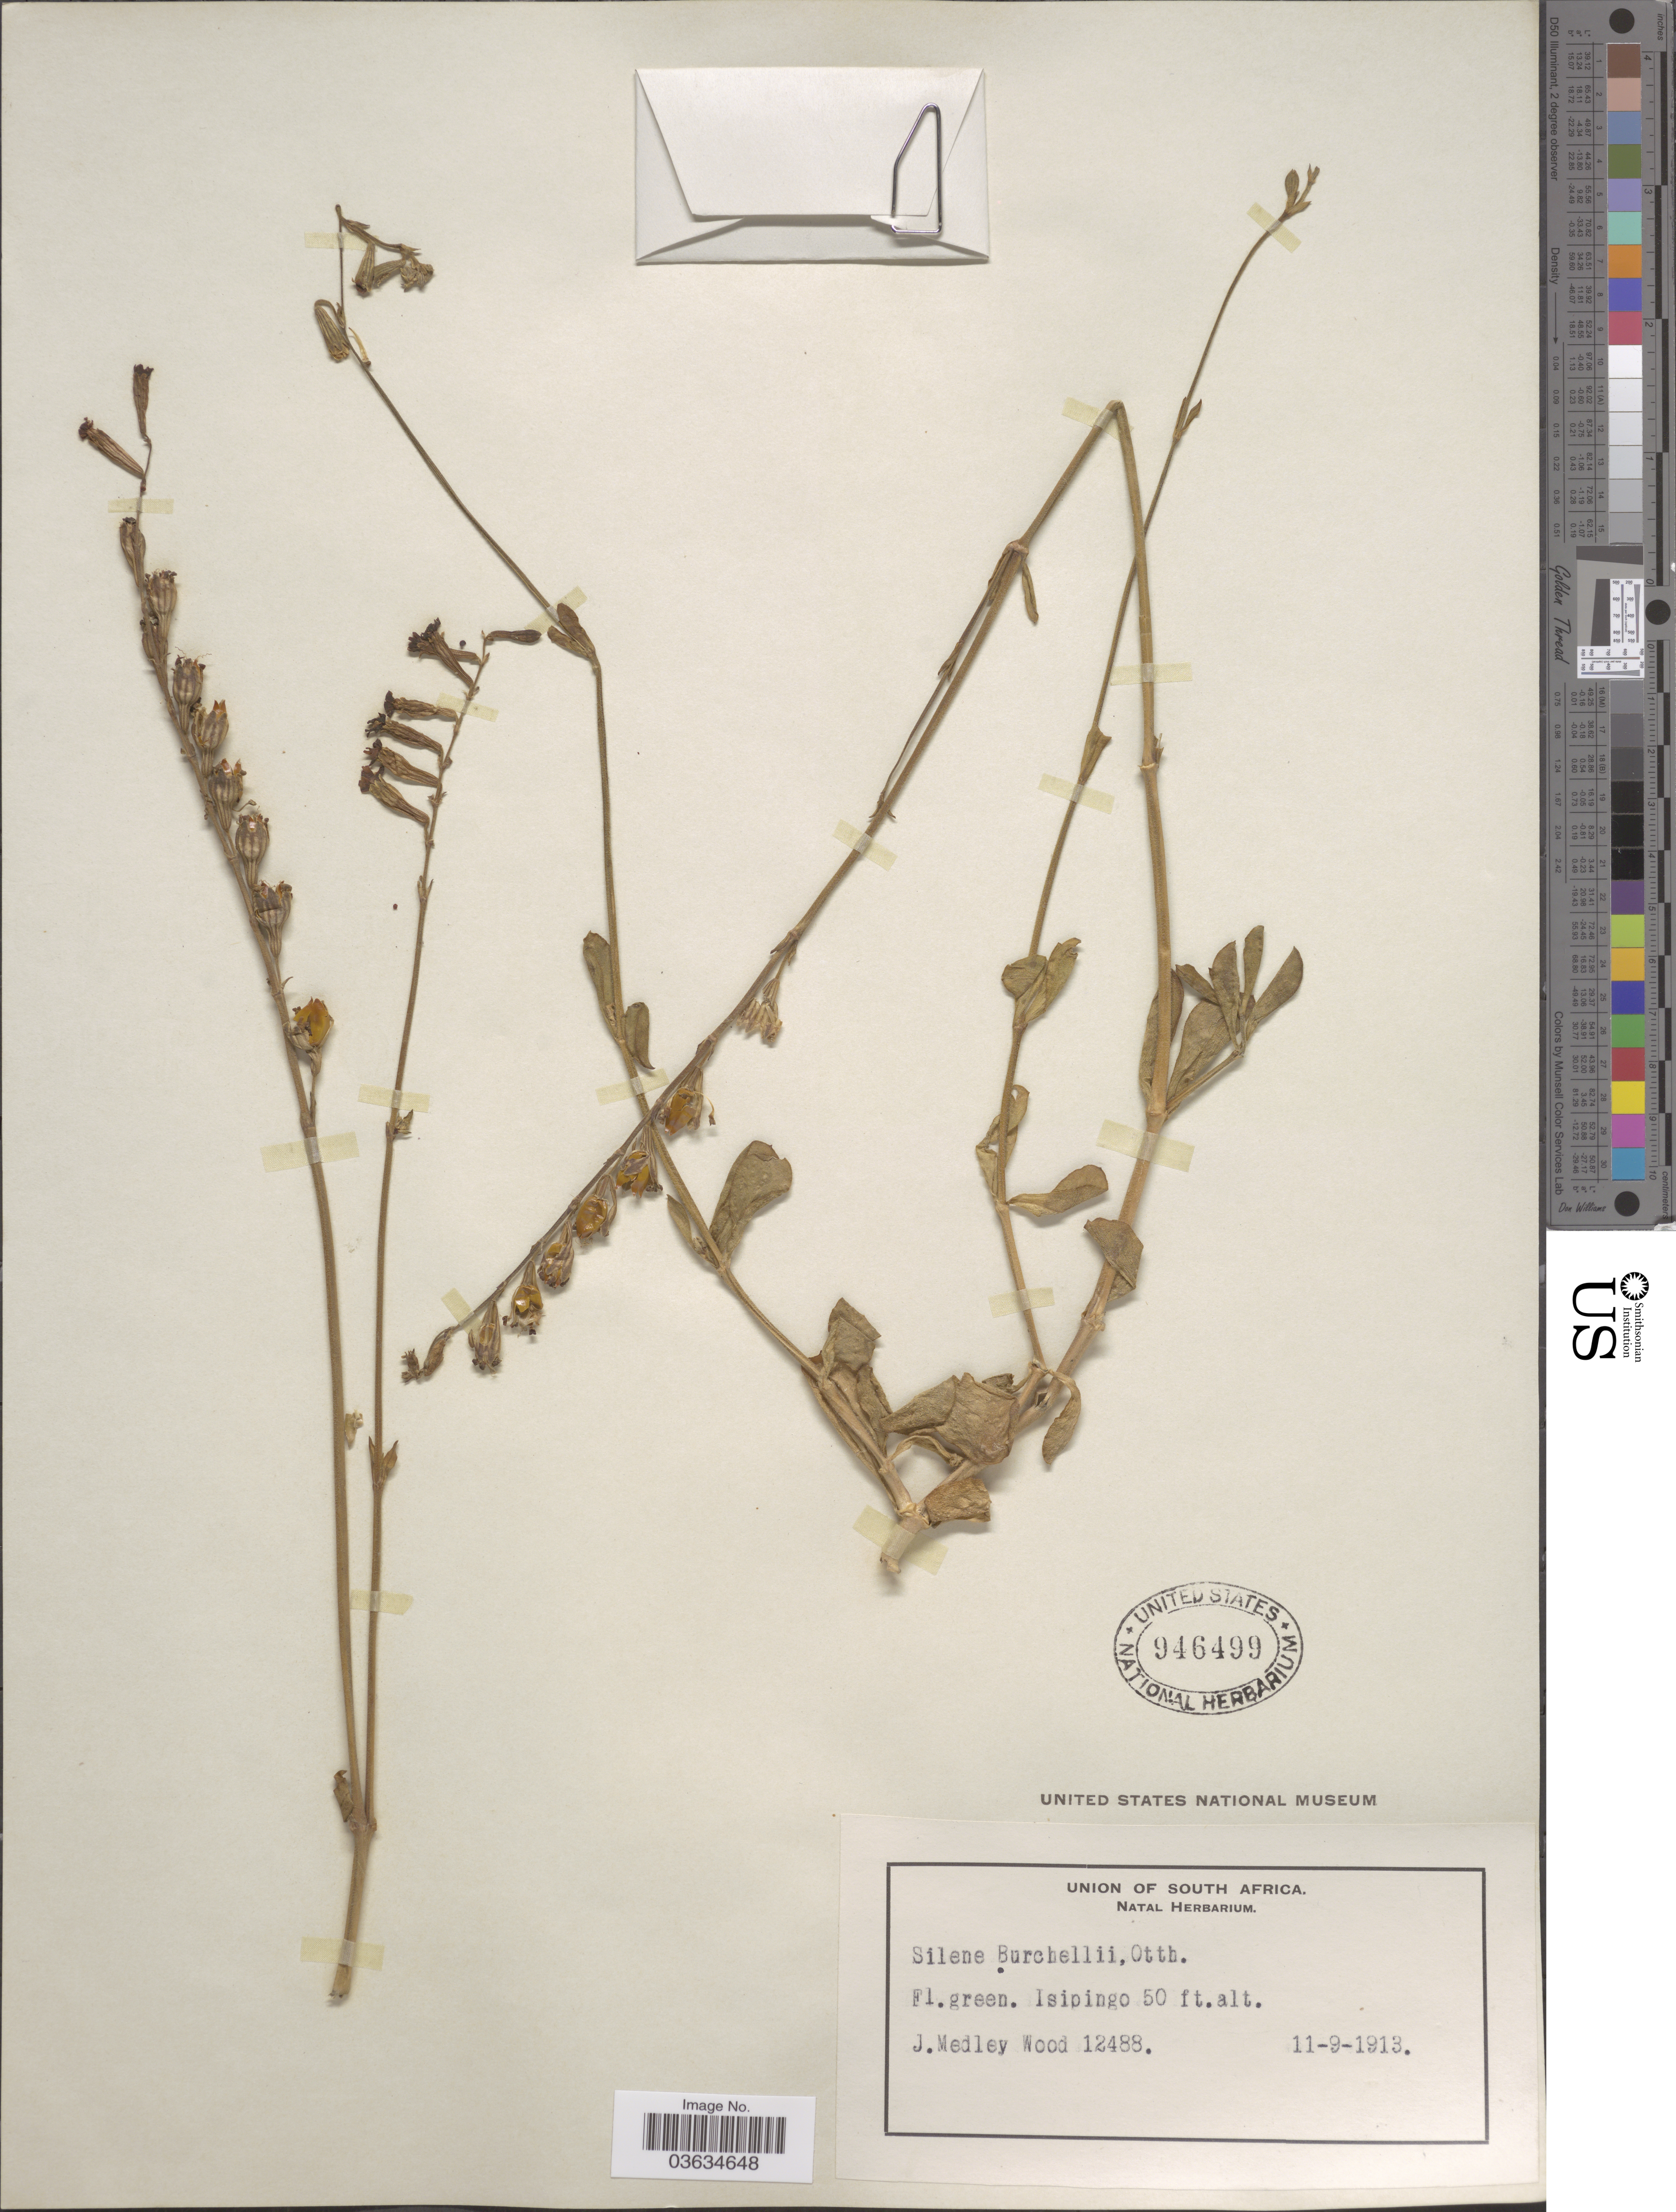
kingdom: Plantae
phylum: Tracheophyta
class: Magnoliopsida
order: Caryophyllales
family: Caryophyllaceae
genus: Silene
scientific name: Silene burchellii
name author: Otth ex DC.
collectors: J. Medley Wood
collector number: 12488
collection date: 1913-09-11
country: South Africa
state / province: KwaZulu-Natal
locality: Union of South Africa. Isinpingo.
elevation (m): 15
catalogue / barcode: US 946499